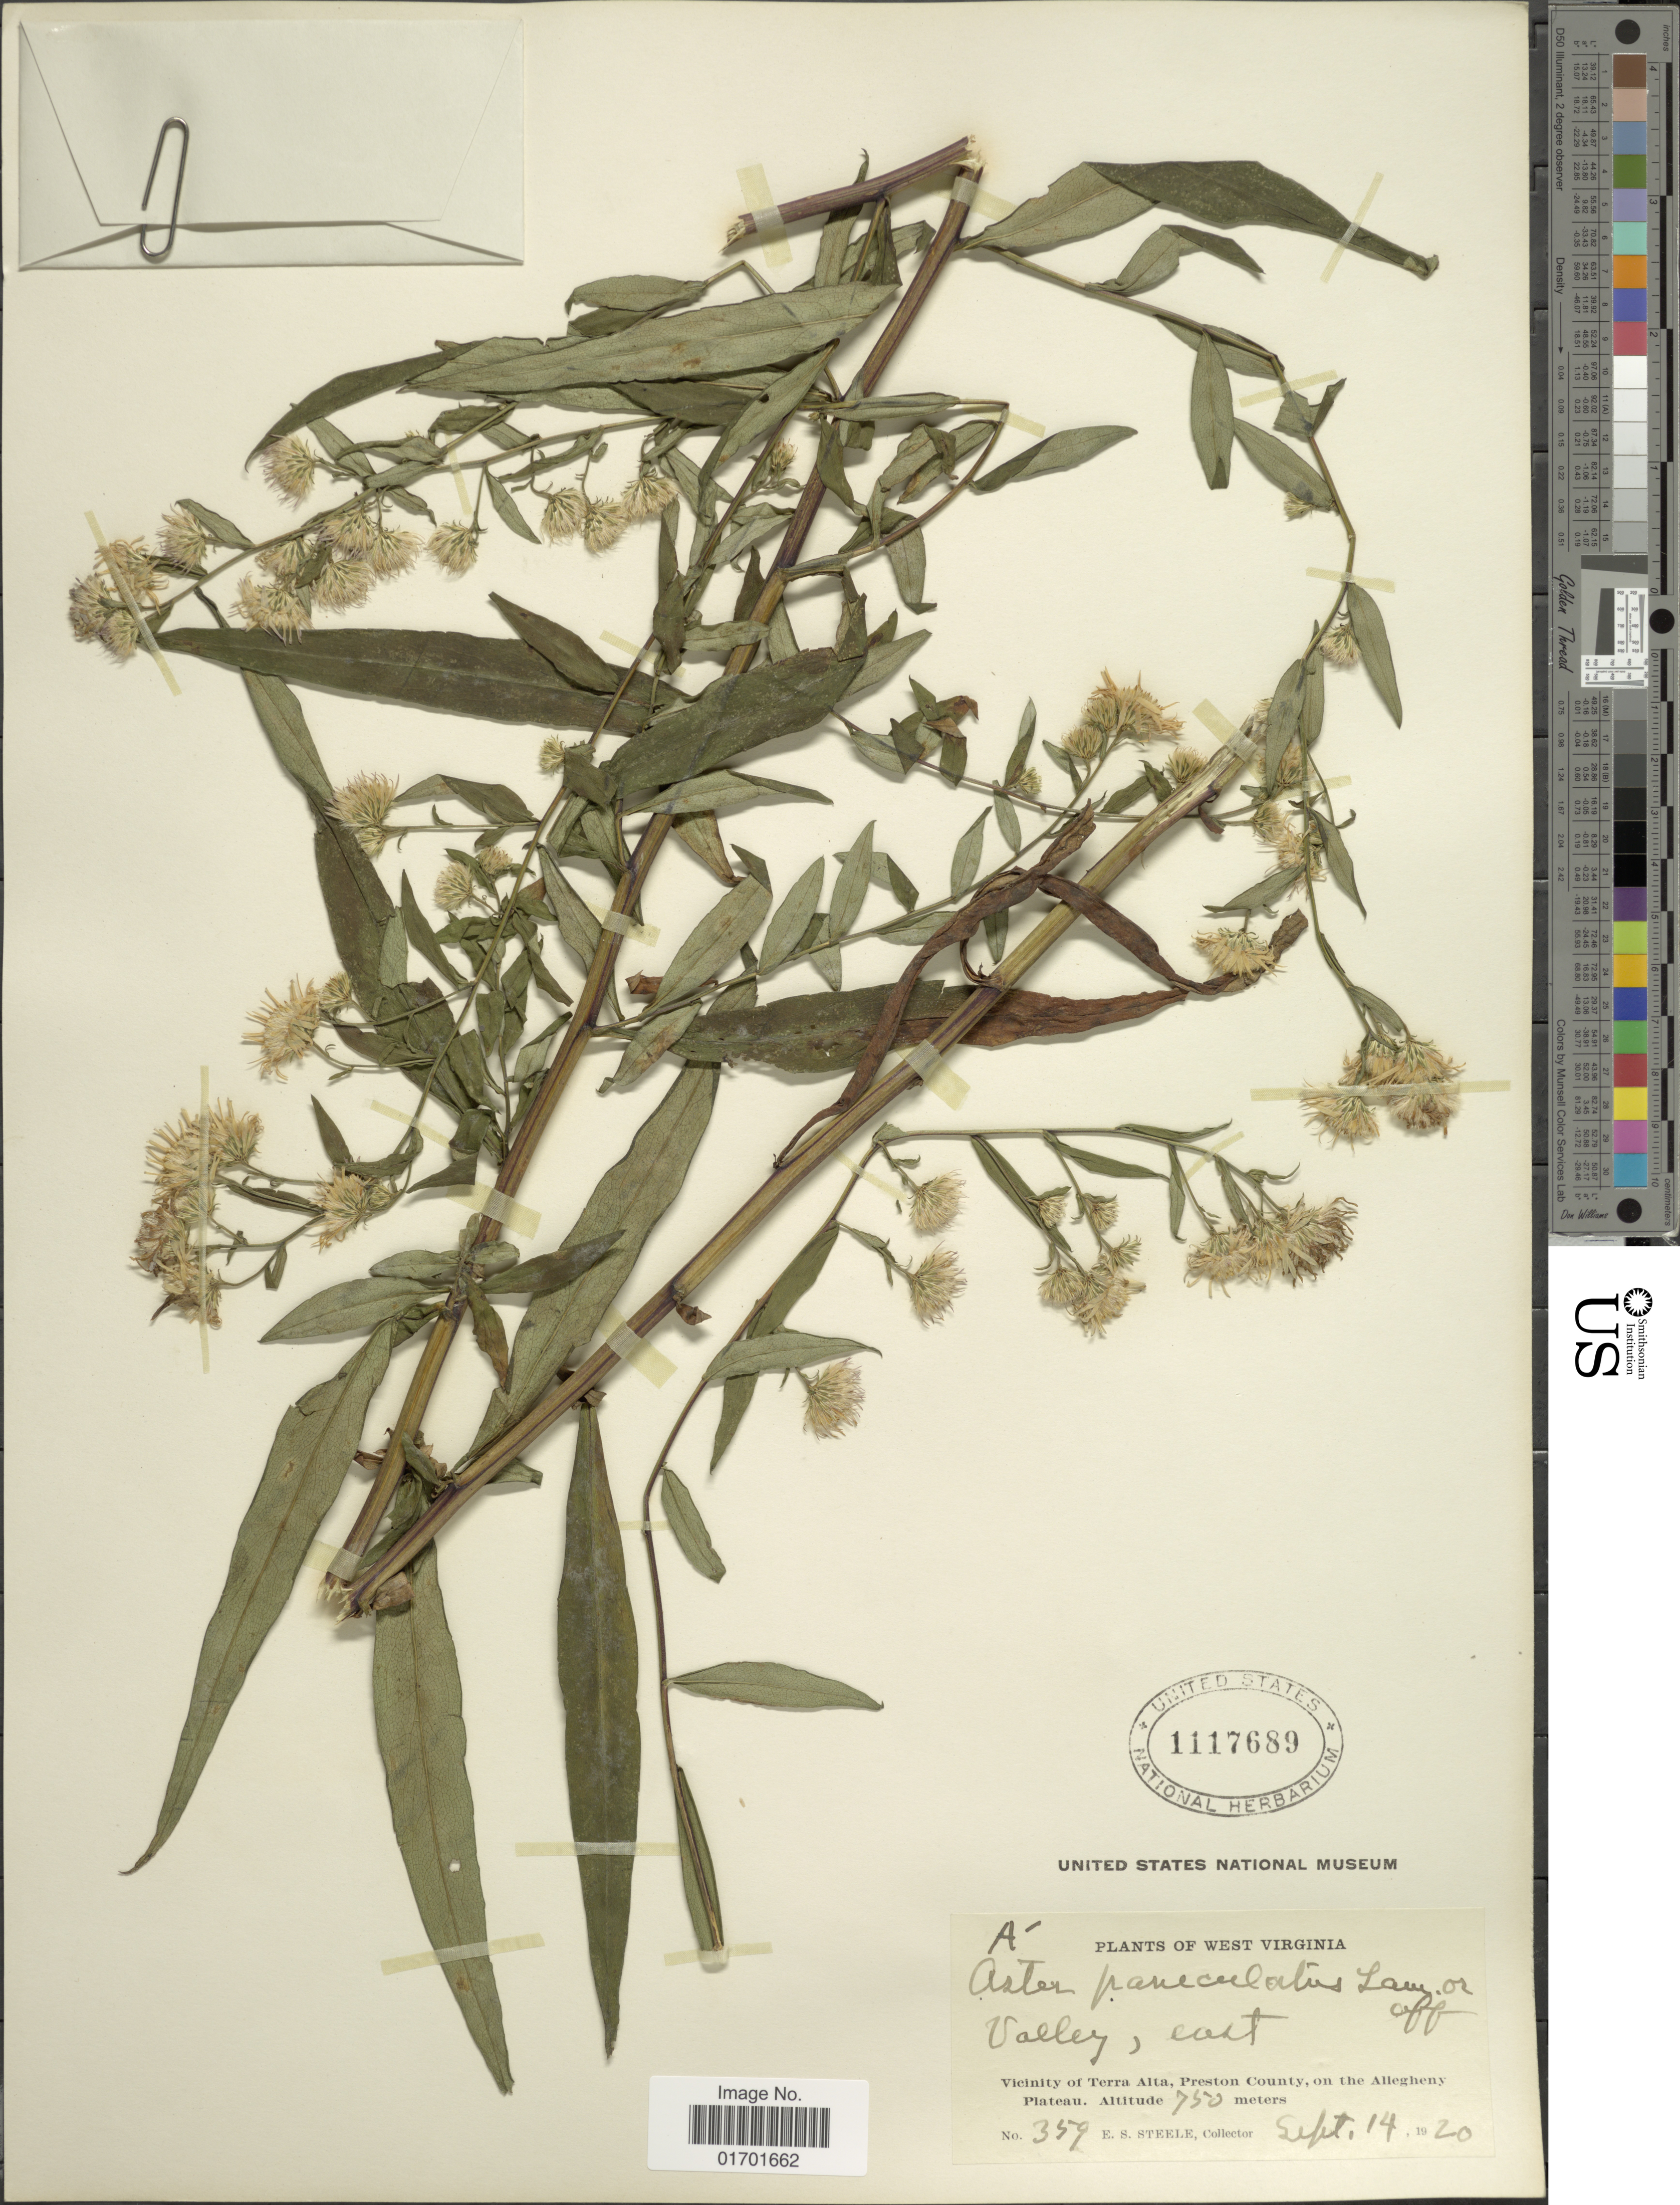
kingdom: Plantae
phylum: Tracheophyta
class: Magnoliopsida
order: Asterales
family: Asteraceae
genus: Symphyotrichum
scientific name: Symphyotrichum lanceolatum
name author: (Willd.) G.L. Nesom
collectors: E. Steele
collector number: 359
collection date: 1920-09-14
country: United States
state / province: West Virginia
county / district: Preston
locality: Vicinity of Terra Alta, Preston County, on the Allegheny Plateau. Valley, East.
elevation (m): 750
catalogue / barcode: US 1117689